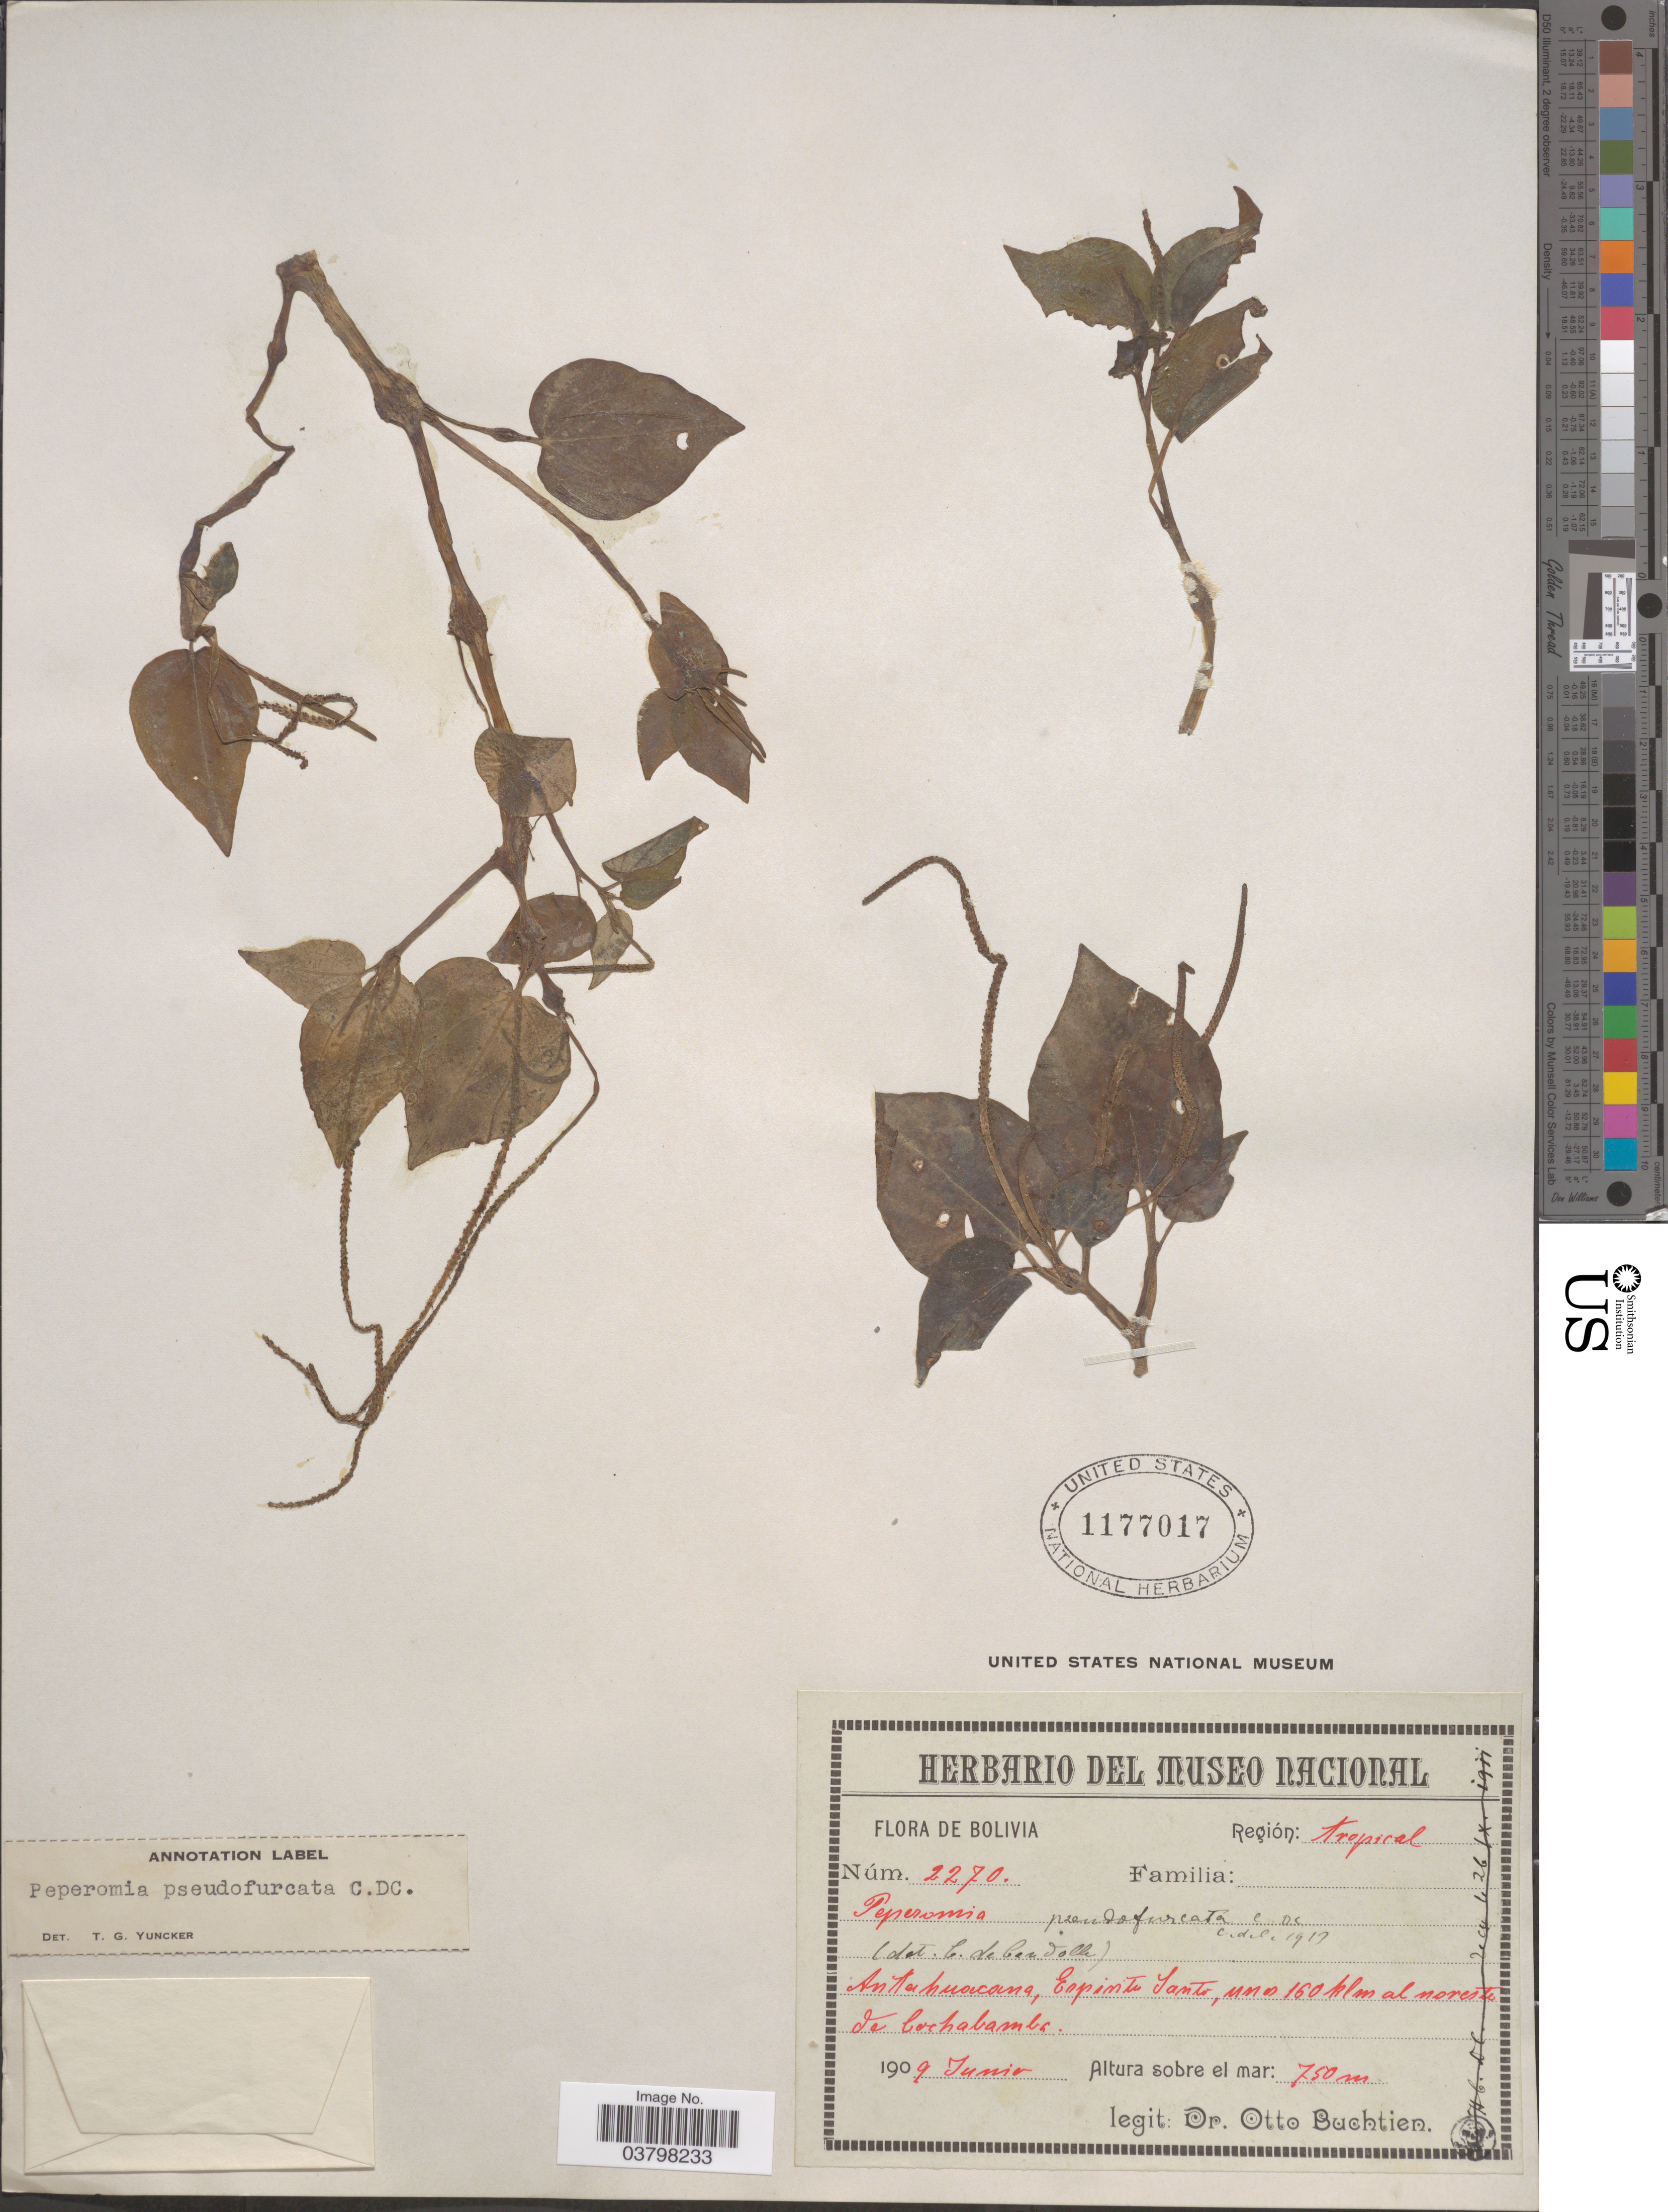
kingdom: Plantae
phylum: Tracheophyta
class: Magnoliopsida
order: Piperales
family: Piperaceae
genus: Peperomia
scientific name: Peperomia pseudofurcata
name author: C. DC.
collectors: O. Buchtien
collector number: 2270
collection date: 1909-06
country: Bolivia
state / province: Cochabamba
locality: Región: tropical. Antahuacana, Espiritu Santo, unos 160 klm al noreste de Cochabamba.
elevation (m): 750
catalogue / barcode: US 1177017